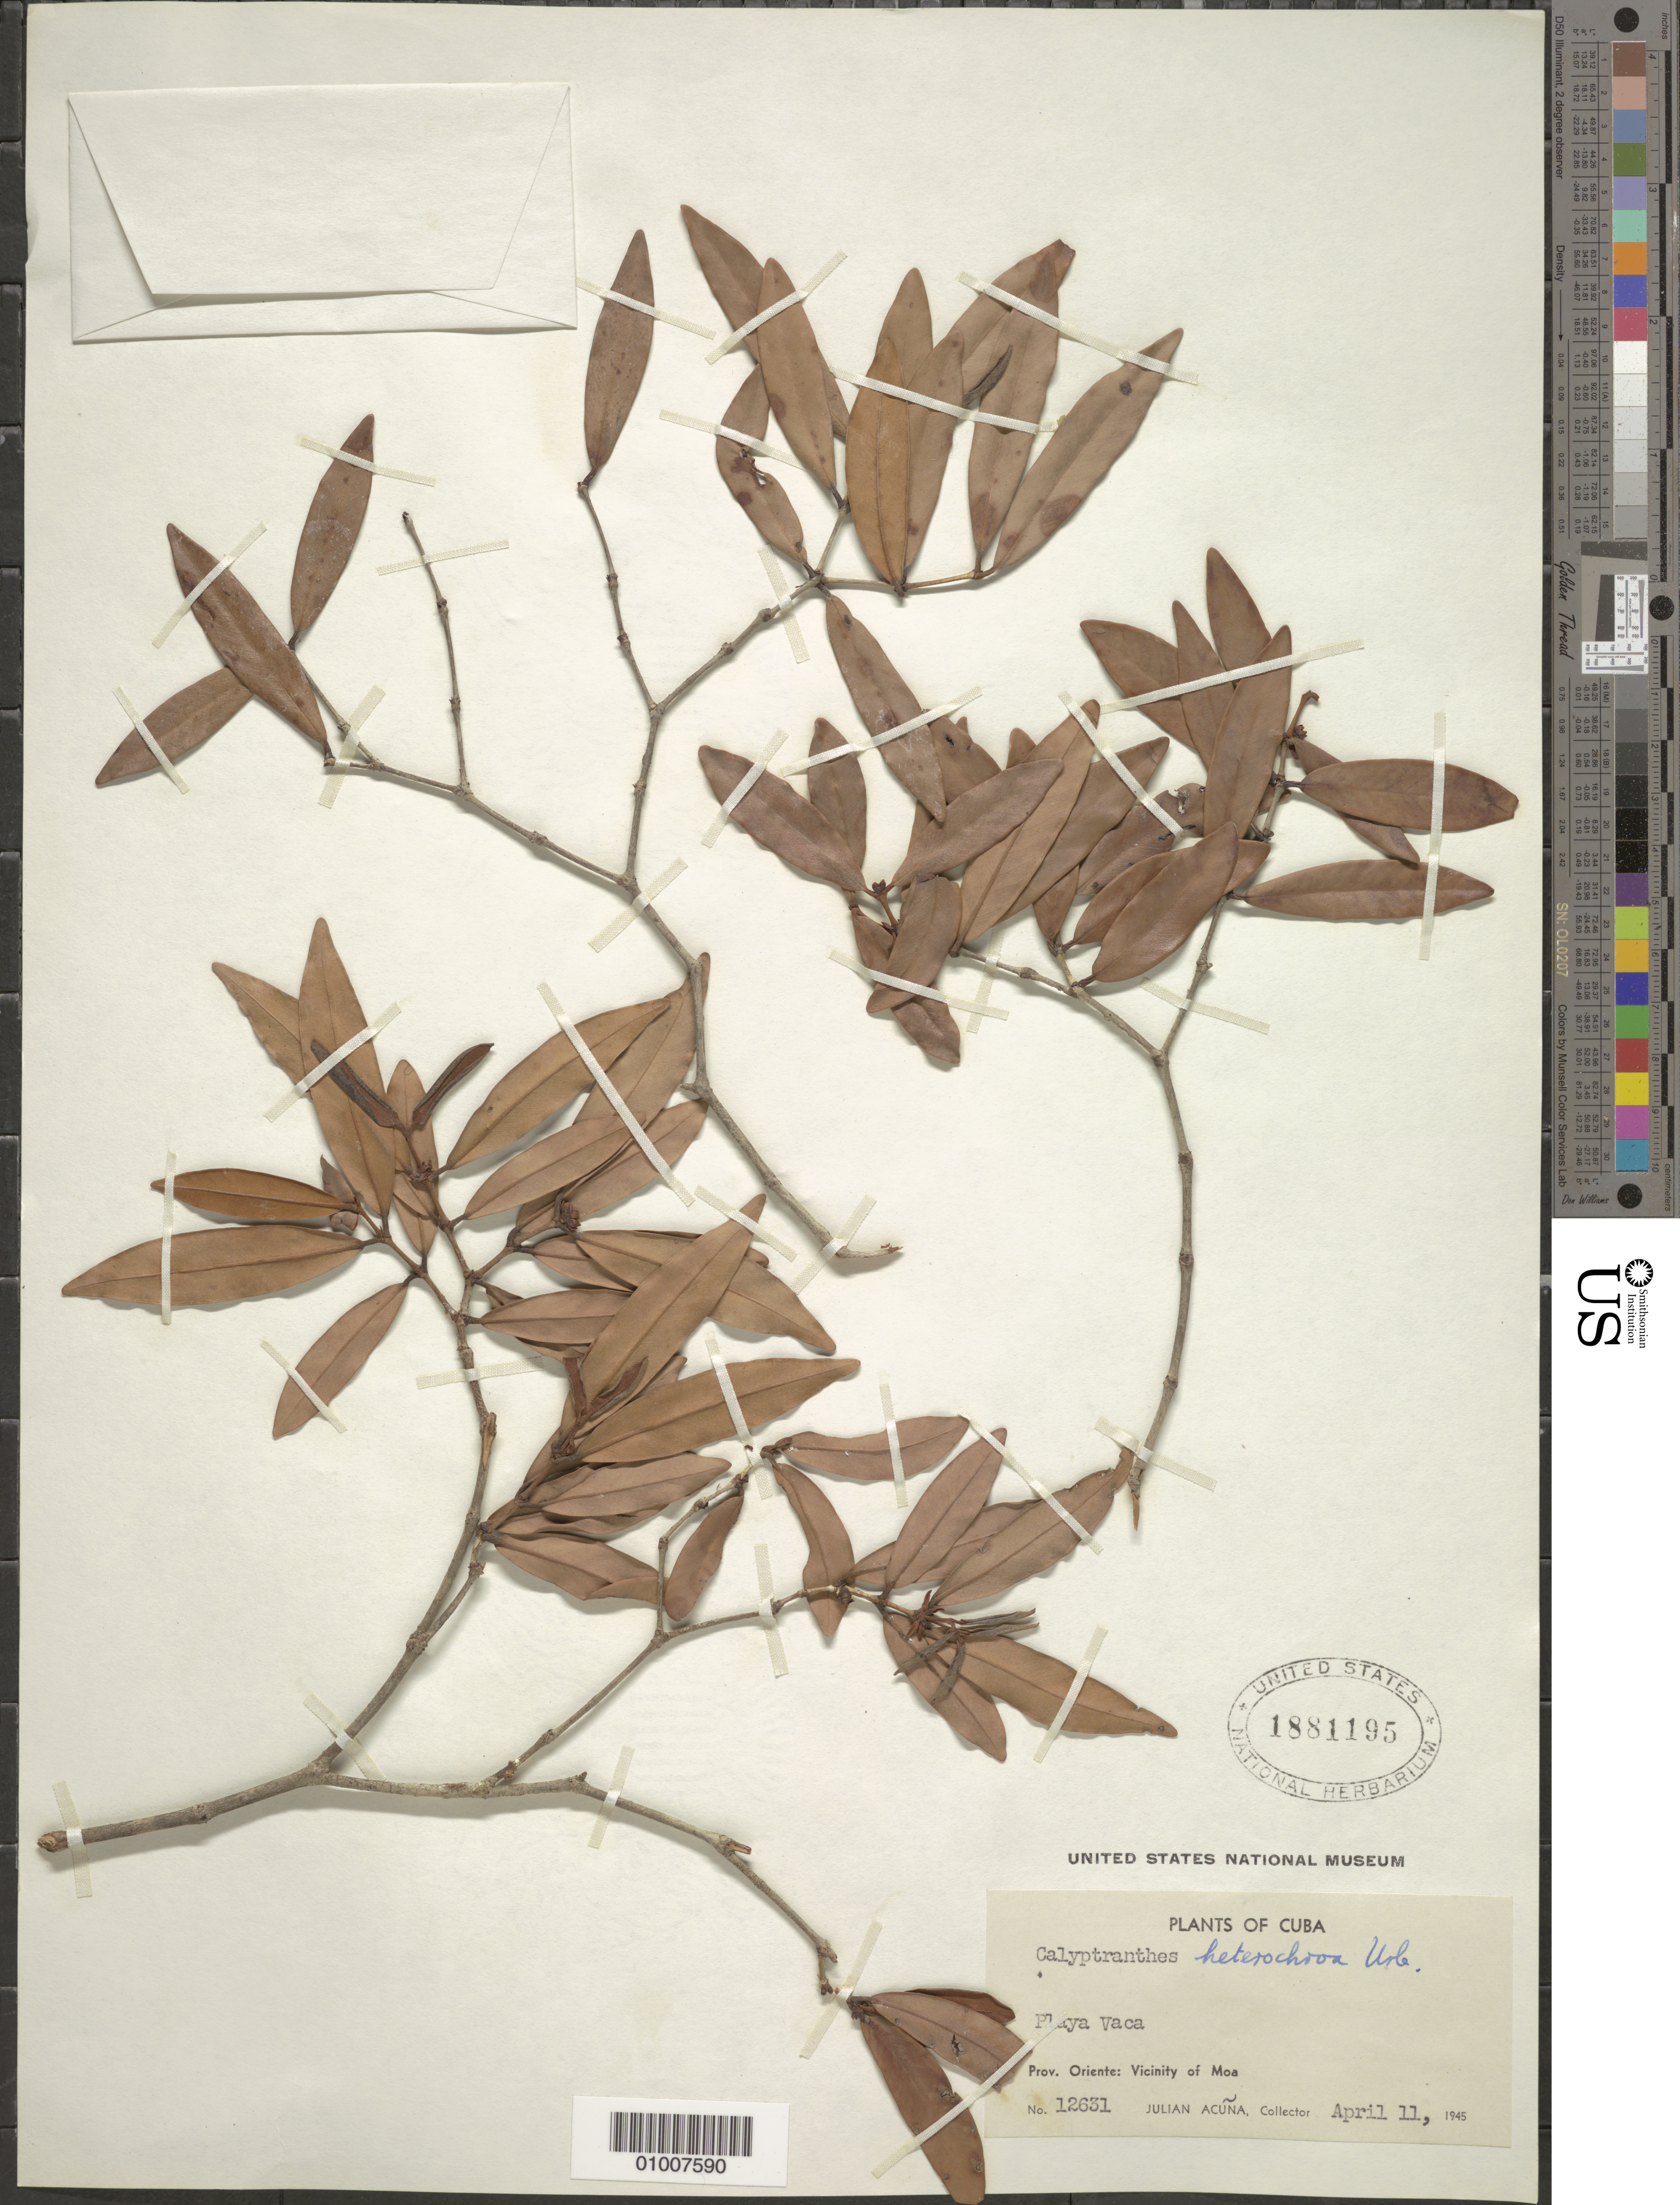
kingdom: Plantae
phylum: Tracheophyta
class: Magnoliopsida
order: Myrtales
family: Myrtaceae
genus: Myrcia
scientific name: Myrcia heterochroa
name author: (Urb.) Z. Acosta & K. Samra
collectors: J. Acuña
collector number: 12631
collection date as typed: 11 Apr 1945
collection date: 1945-04-11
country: Cuba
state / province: Holguín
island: Cuba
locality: Playa Vaca; vicinity of Moa [Oriente]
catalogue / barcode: US 1881195